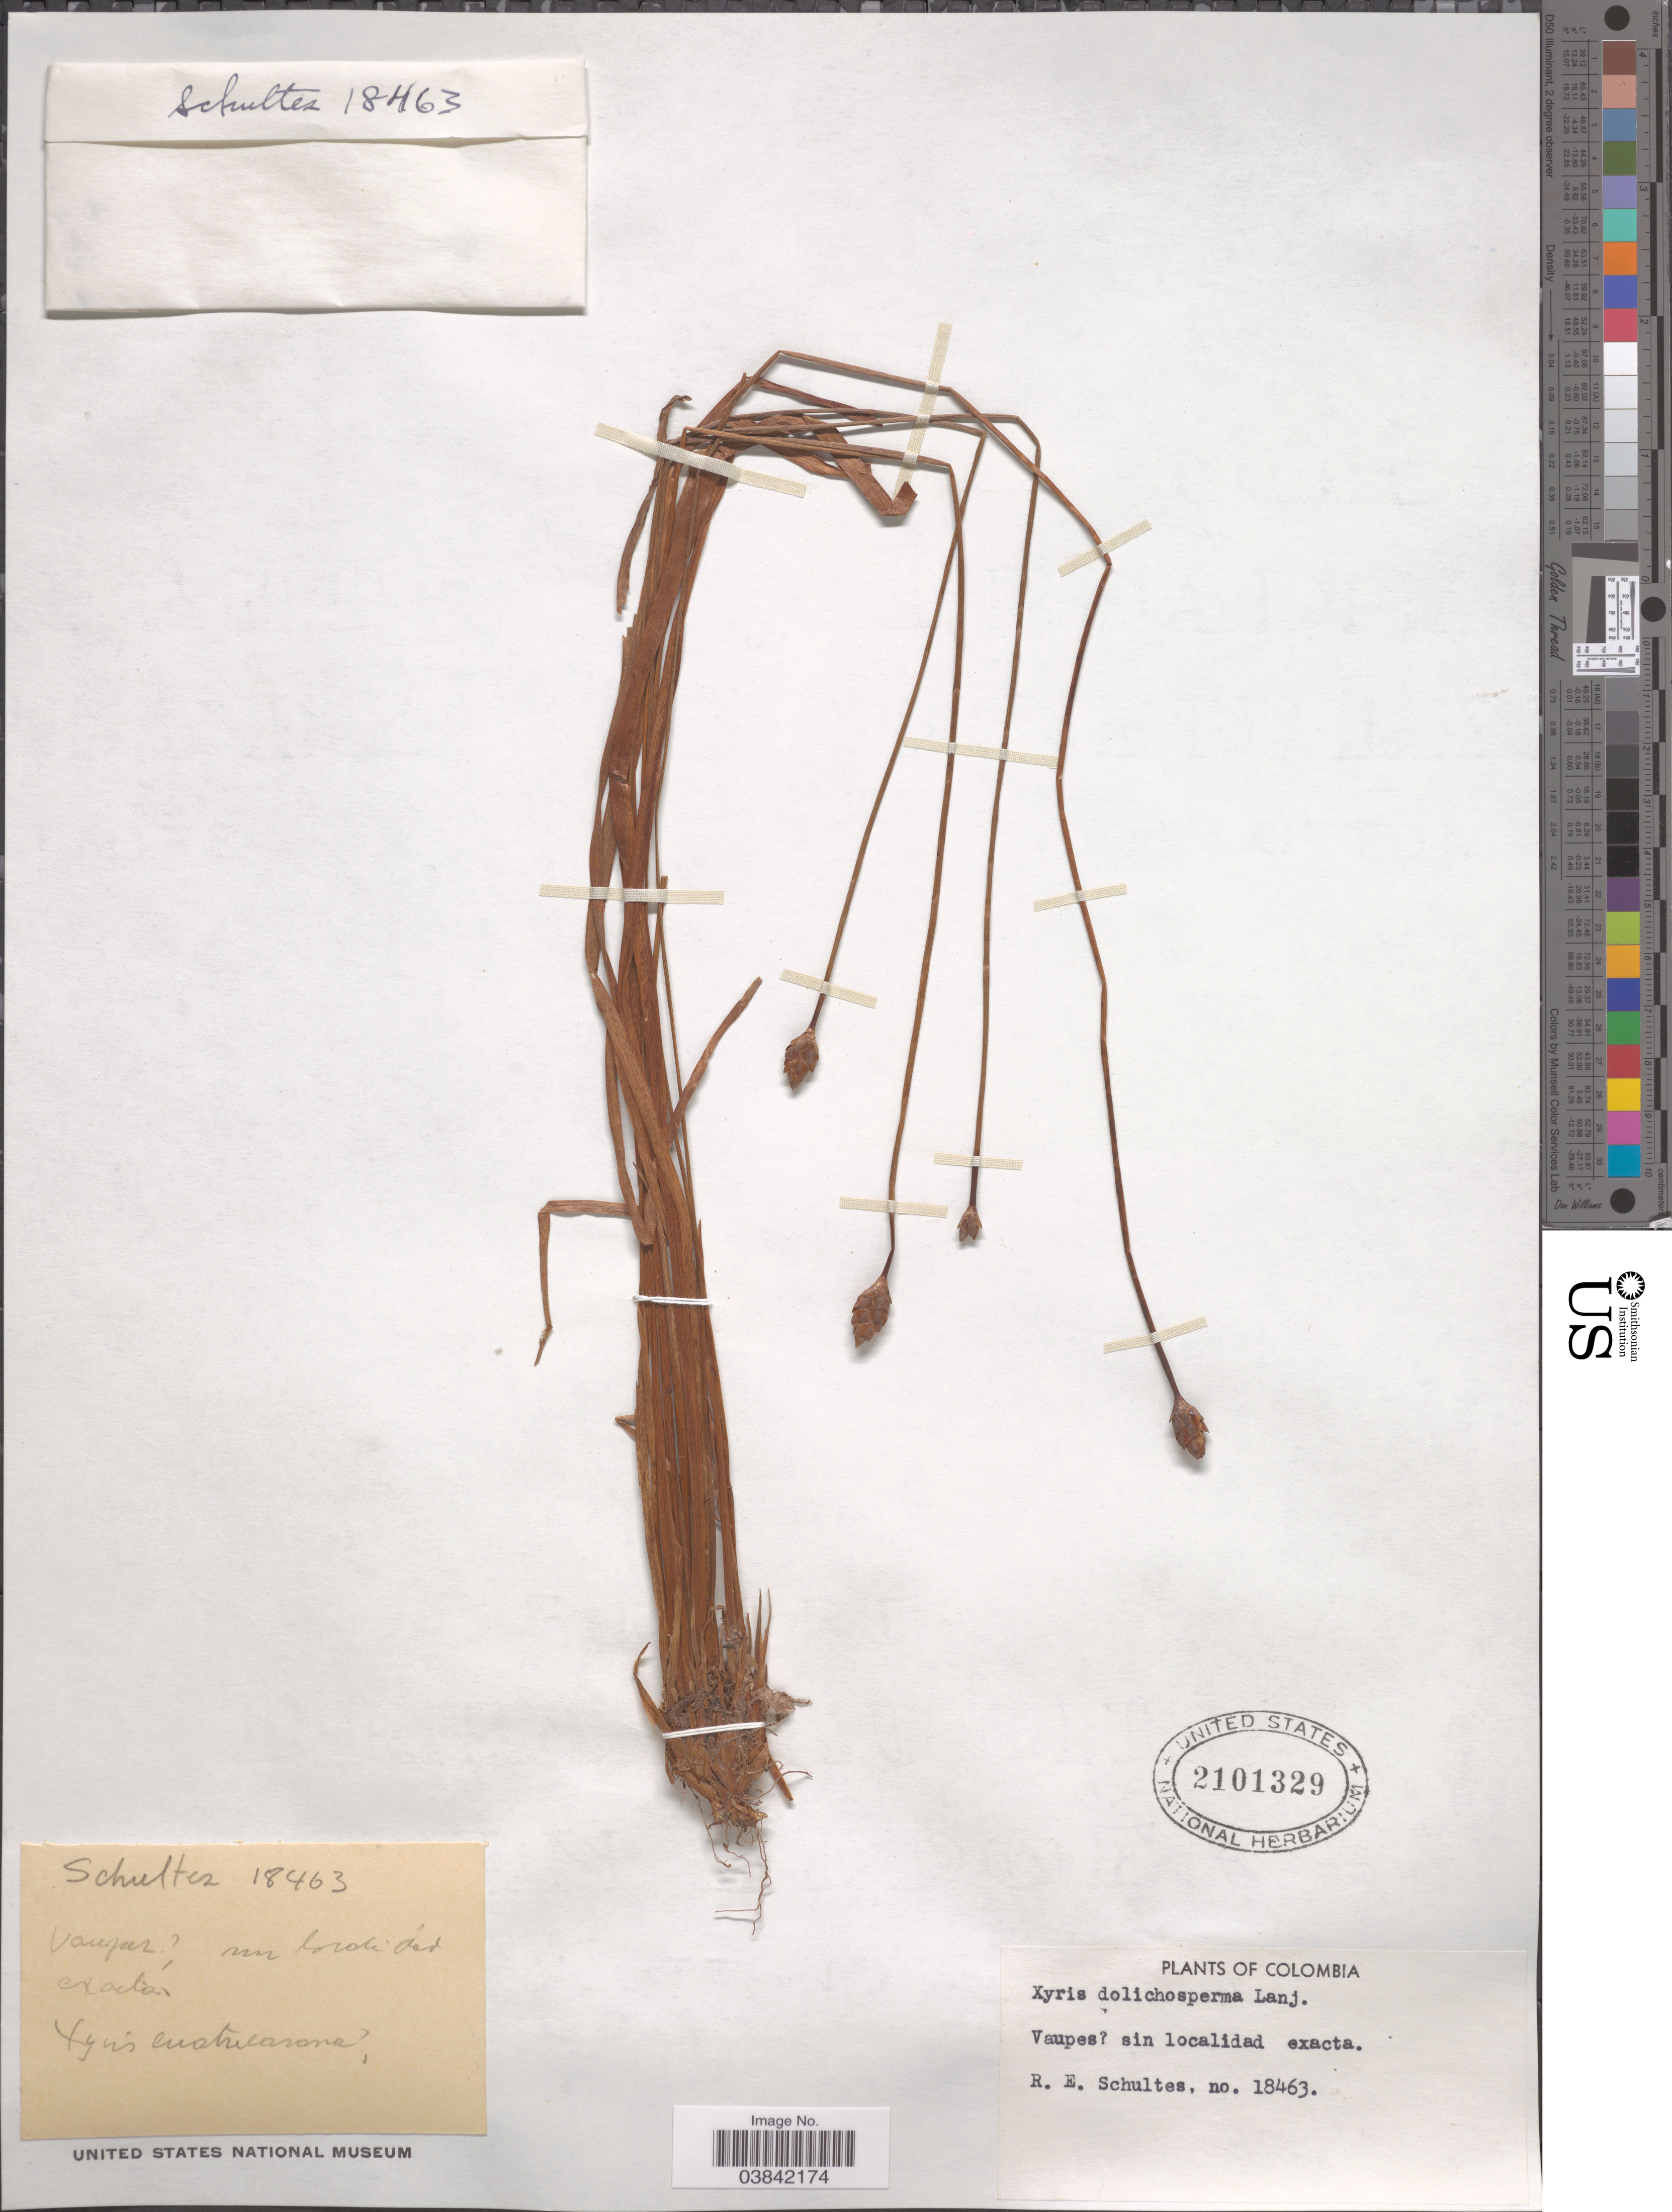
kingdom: Plantae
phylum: Tracheophyta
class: Liliopsida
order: Poales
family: Xyridaceae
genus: Xyris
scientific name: Xyris dolichosperma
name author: Lanj.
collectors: R. E. Schultes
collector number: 18463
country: Colombia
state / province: Vaupés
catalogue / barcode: US 2101329